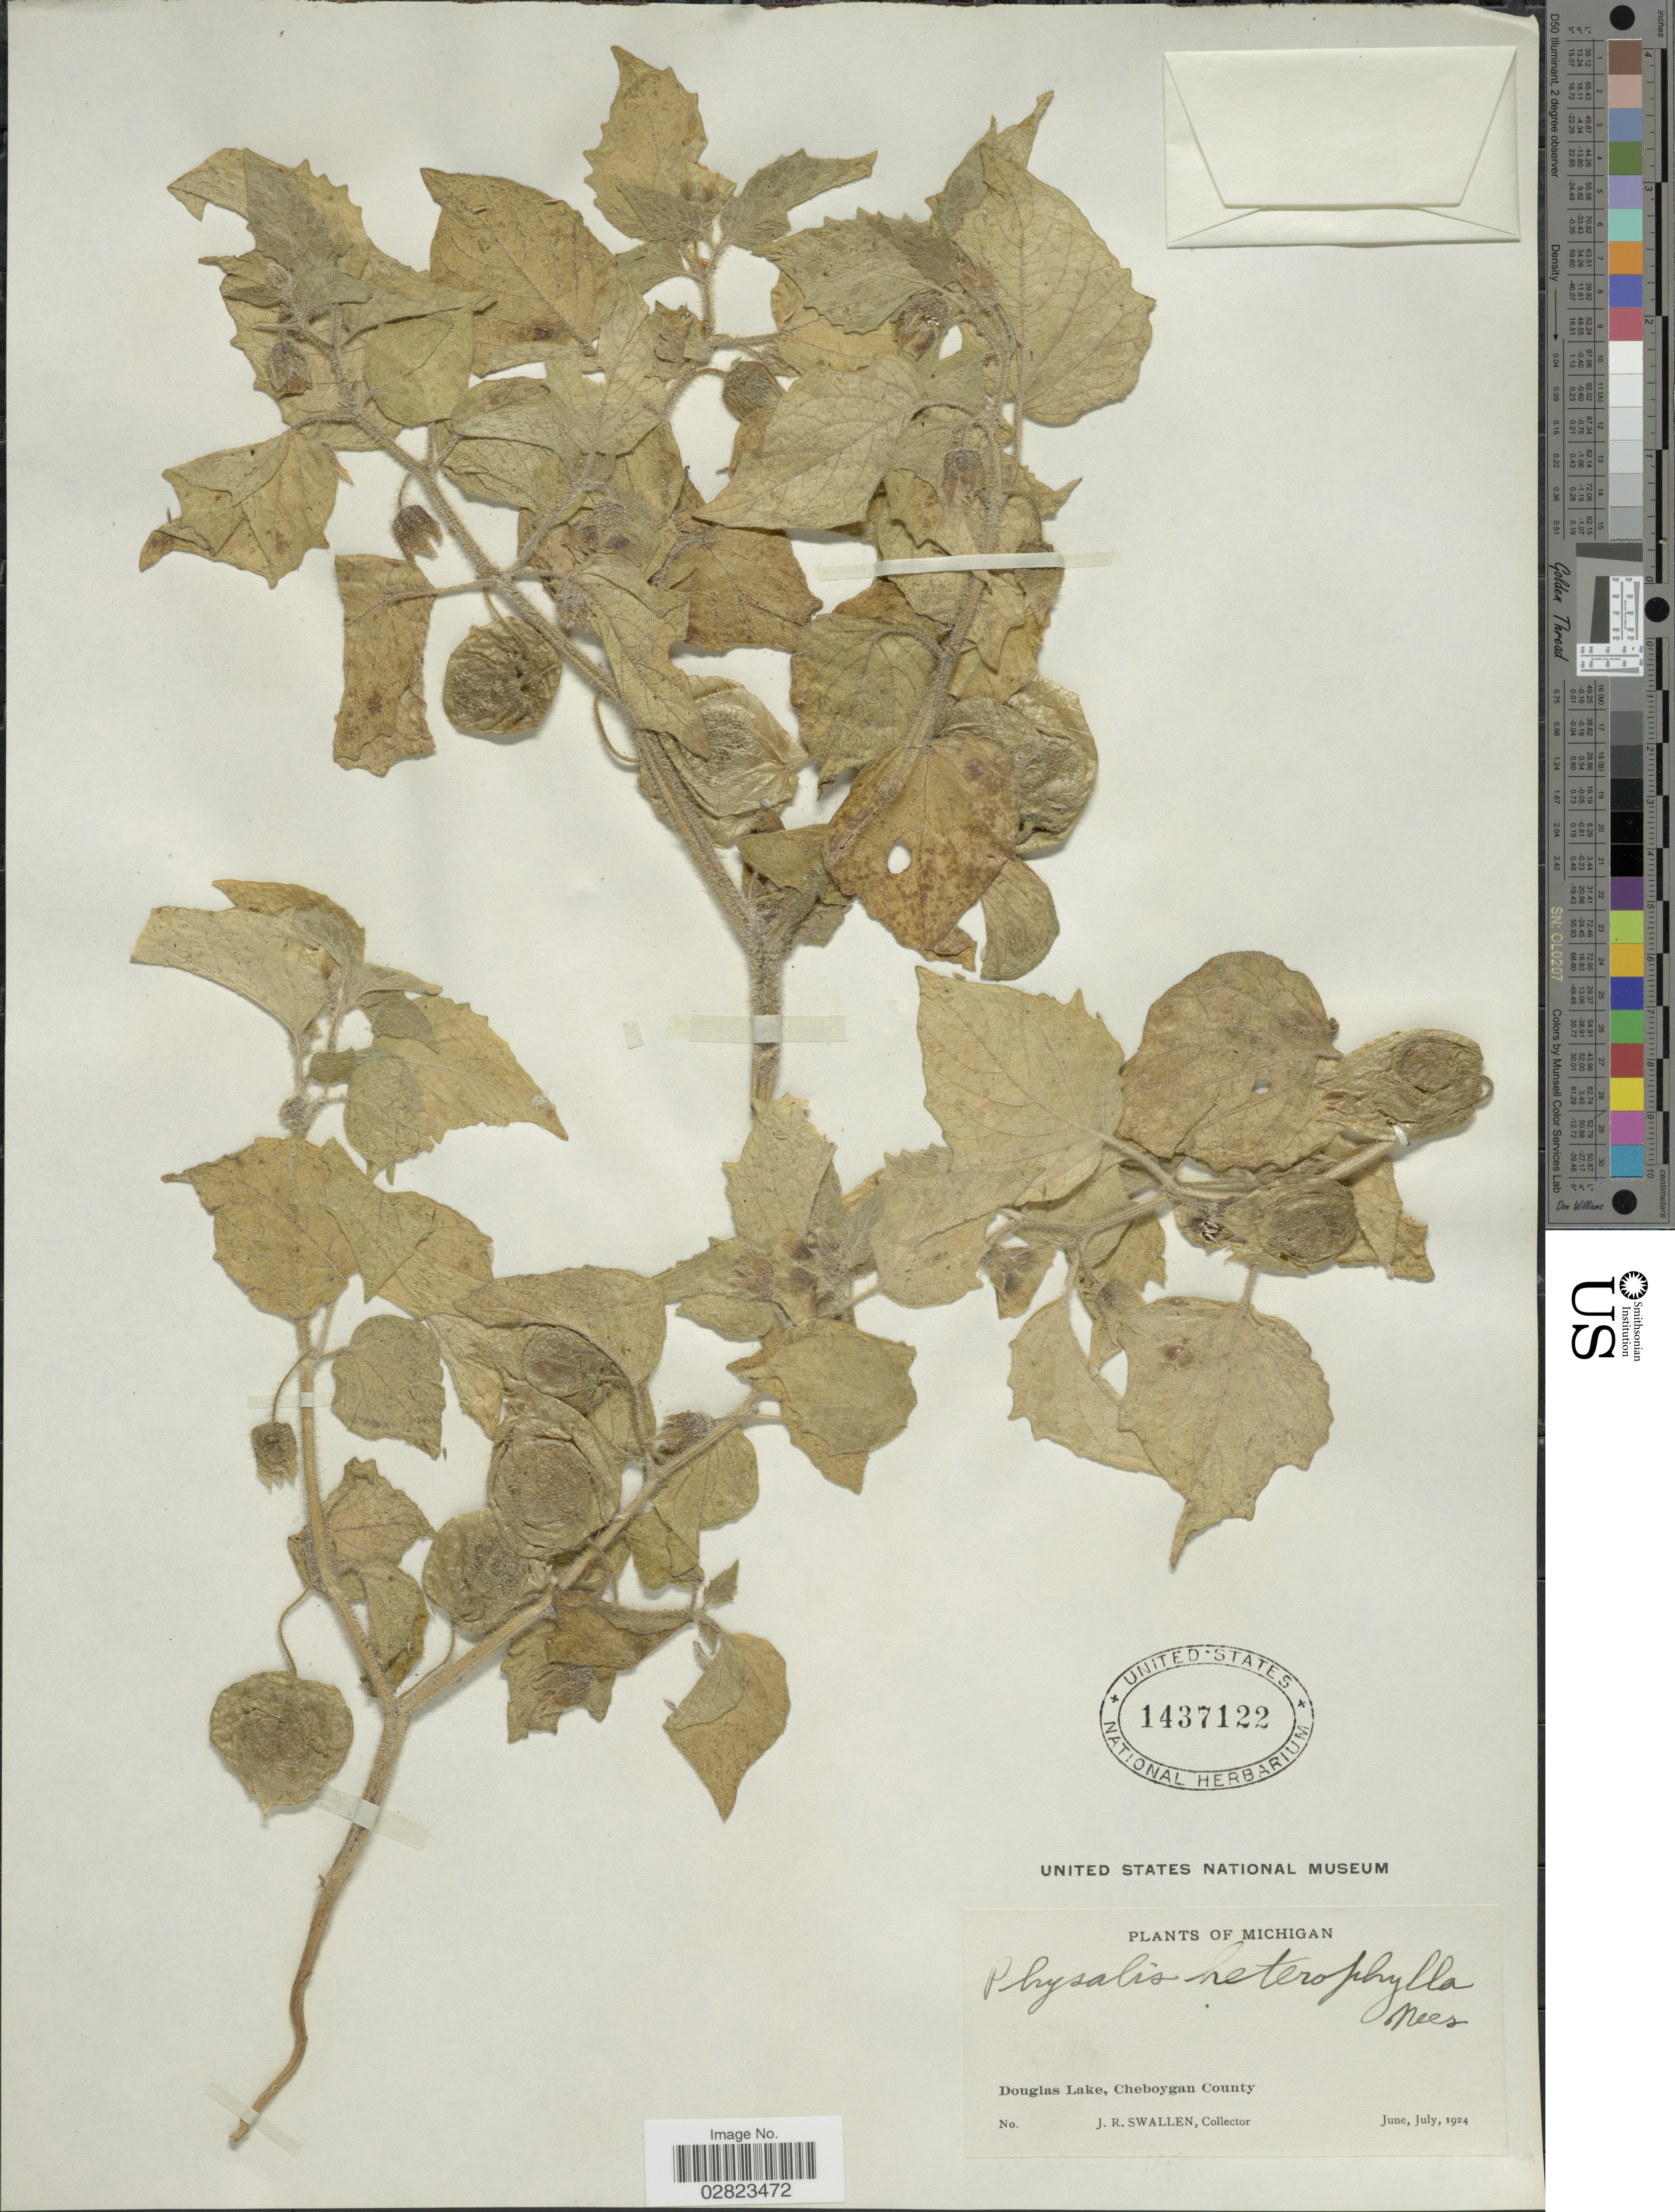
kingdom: Plantae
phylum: Tracheophyta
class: Magnoliopsida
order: Solanales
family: Solanaceae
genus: Physalis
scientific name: Physalis heterophylla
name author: Nees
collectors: J. R. Swallen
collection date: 1924-06/1924-07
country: United States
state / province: Michigan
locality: Douglas Lake, Cheboygan County.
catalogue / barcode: US 1437122